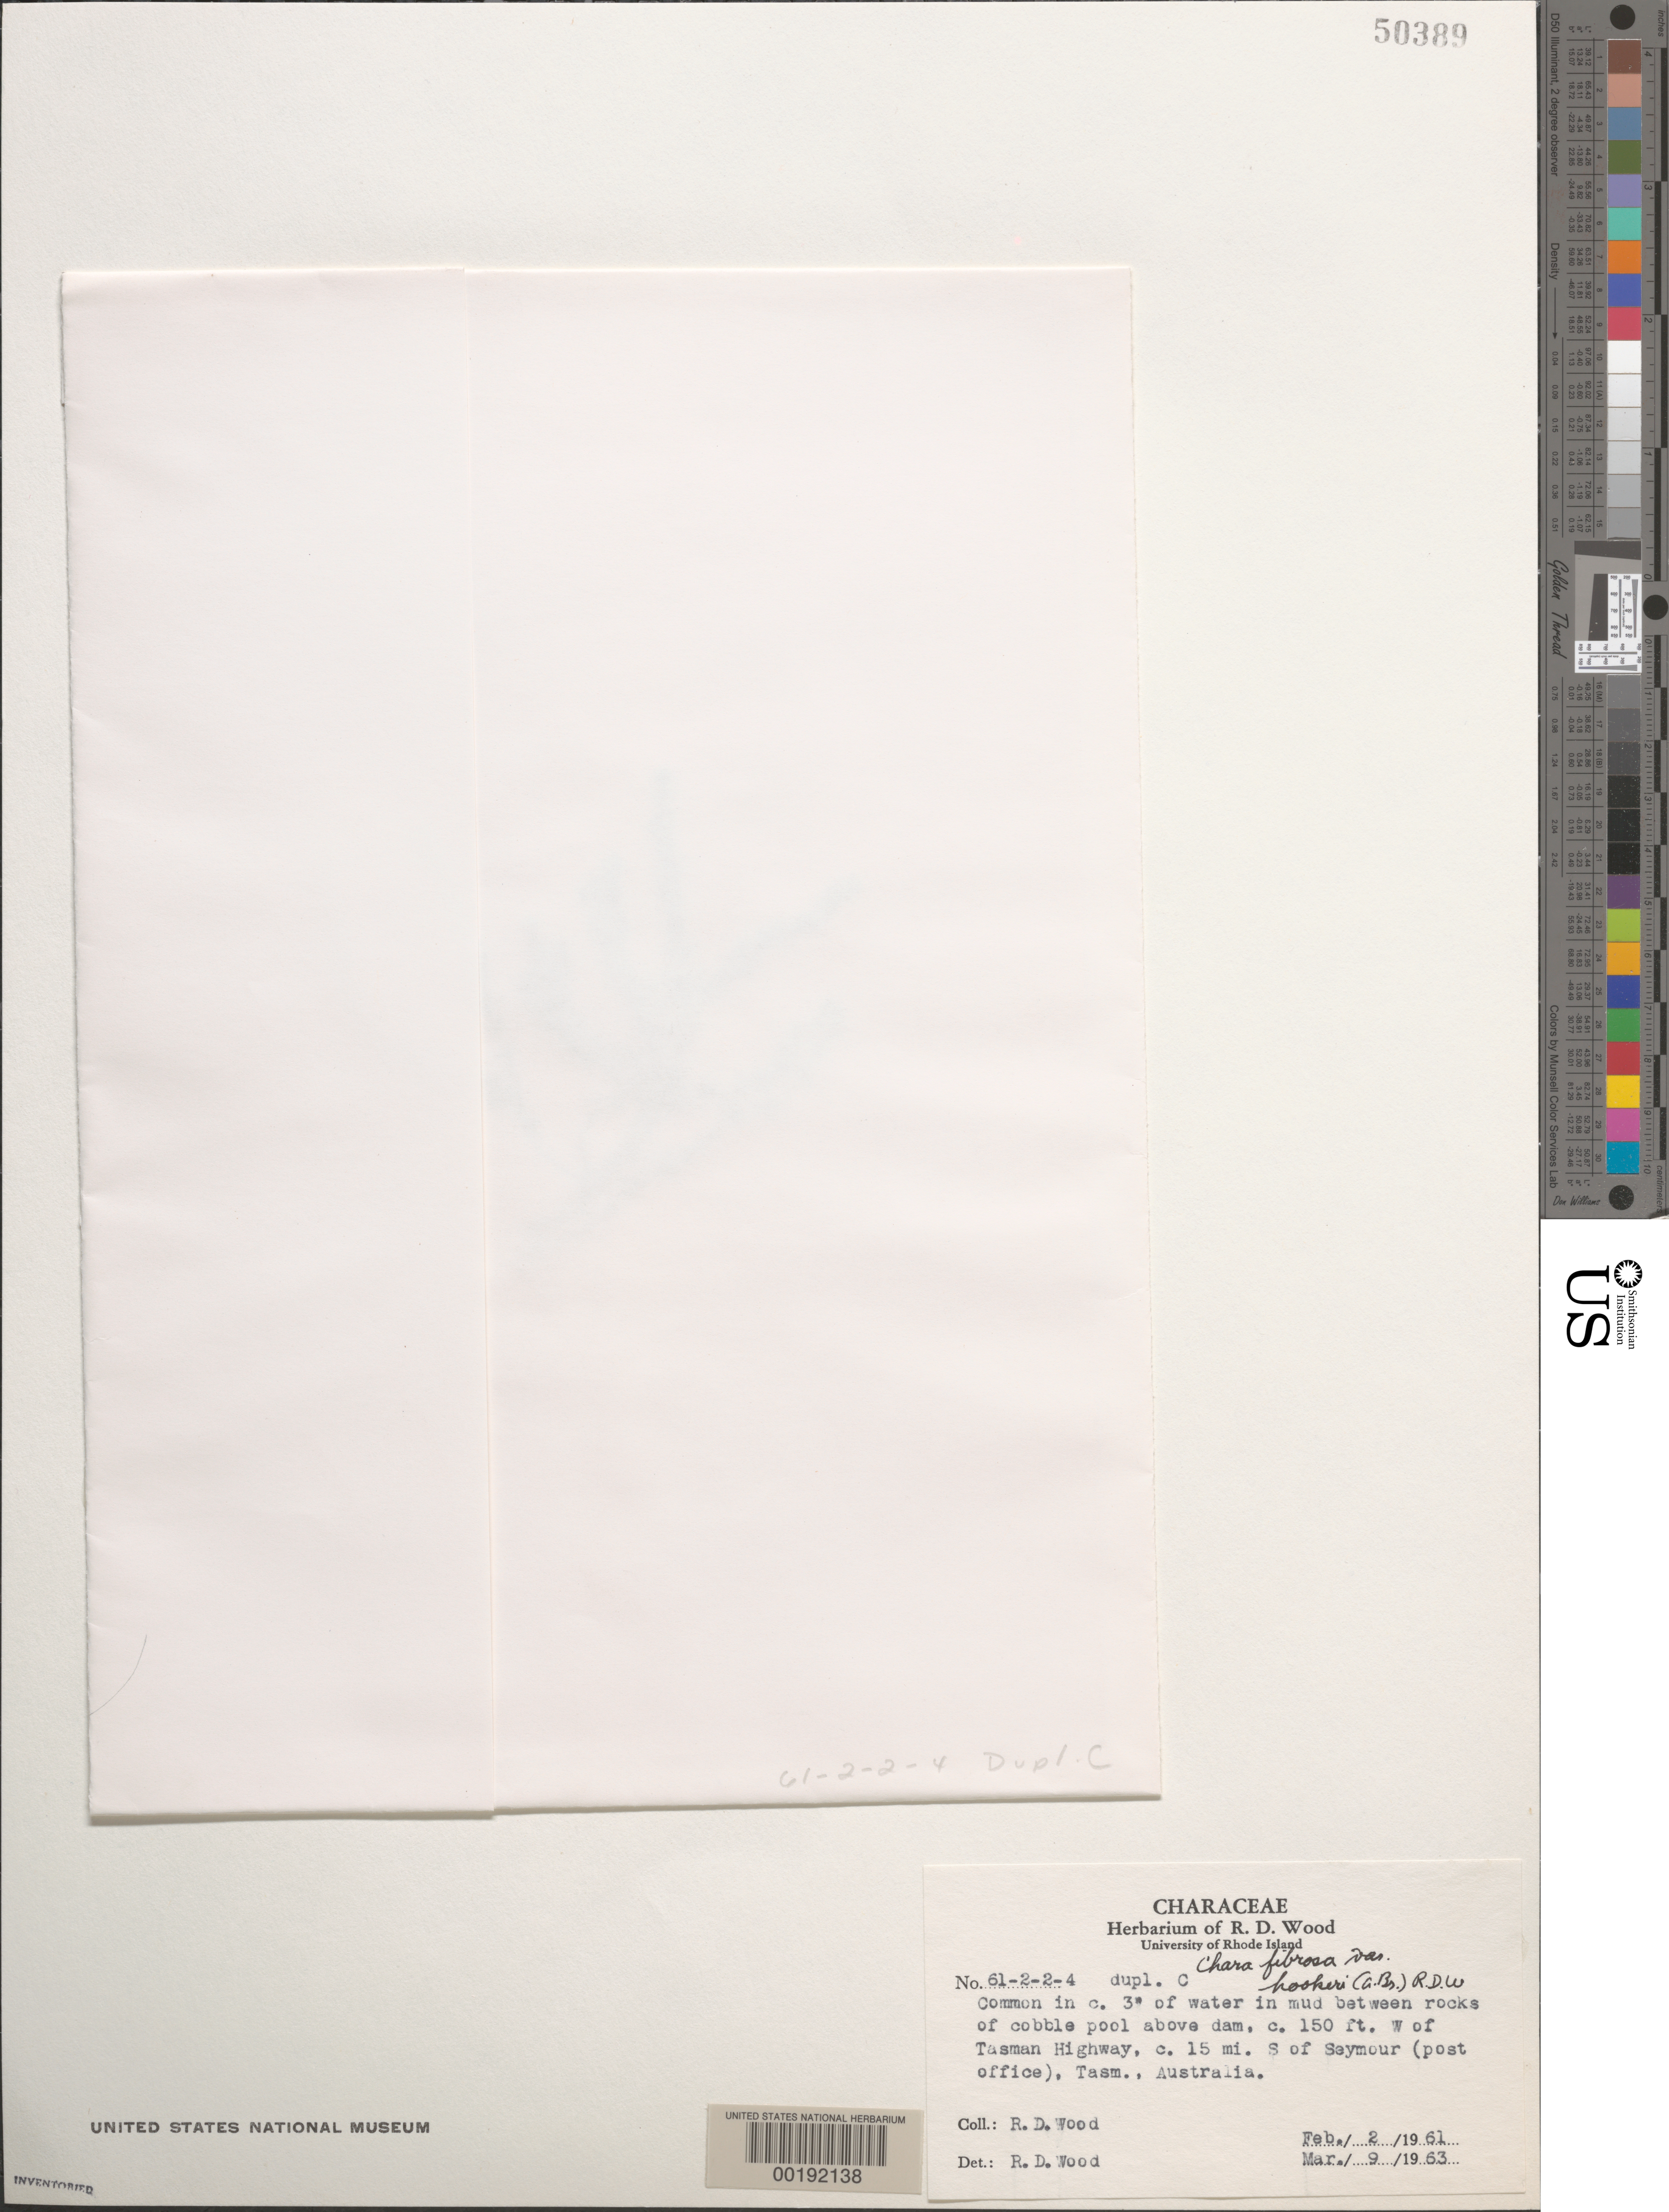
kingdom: Plantae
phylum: Charophyta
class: Charophyceae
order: Charales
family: Characeae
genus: Chara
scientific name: Chara fibrosa var. hookeri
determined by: Wood, R. D.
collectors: R. Wood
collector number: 61-2-2-4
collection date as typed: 02 Feb 1961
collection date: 1961-02-02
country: Australia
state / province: Tasmania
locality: Above dam west of Tasman Highway ca. 15 miles south of Seymour Post Office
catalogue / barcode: US 50389